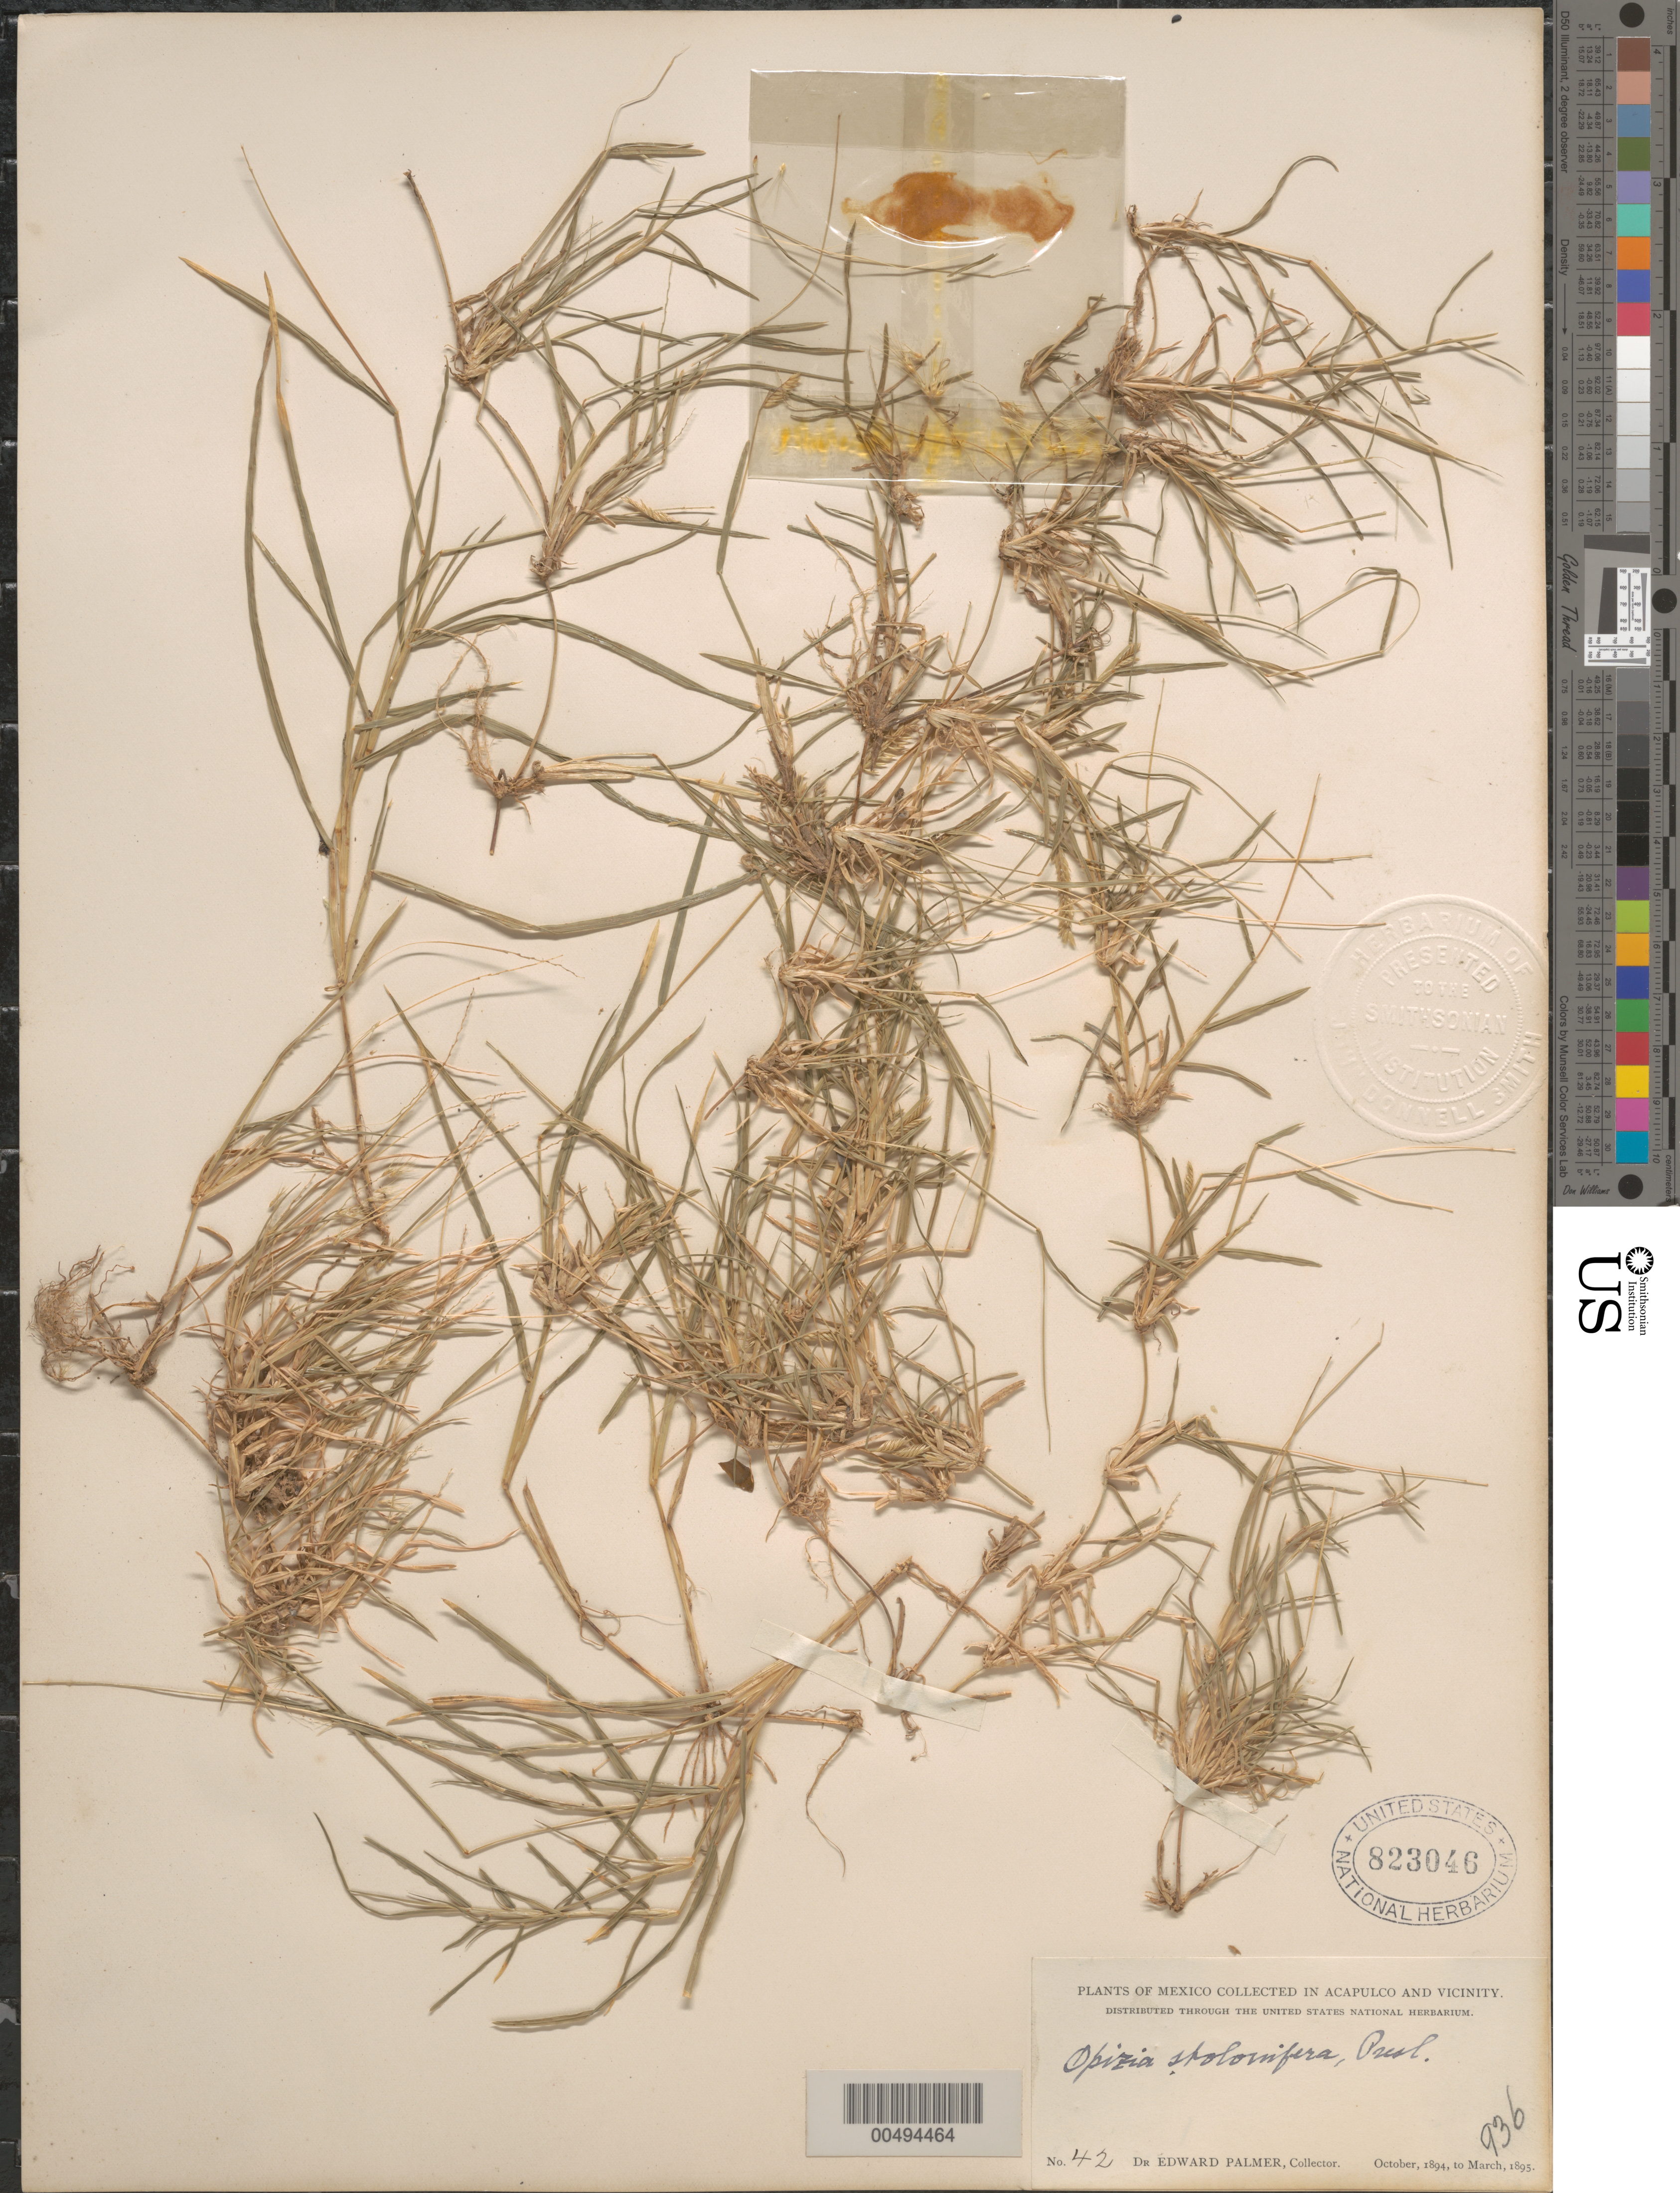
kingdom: Plantae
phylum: Tracheophyta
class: Liliopsida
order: Poales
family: Poaceae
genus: Opizia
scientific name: Opizia stolonifera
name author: J. Presl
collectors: E. Palmer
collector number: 42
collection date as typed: Oct 1894 to Mar 1895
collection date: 1894-10/1895-03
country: Mexico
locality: In Acapulco & vicinity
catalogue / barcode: US 823046